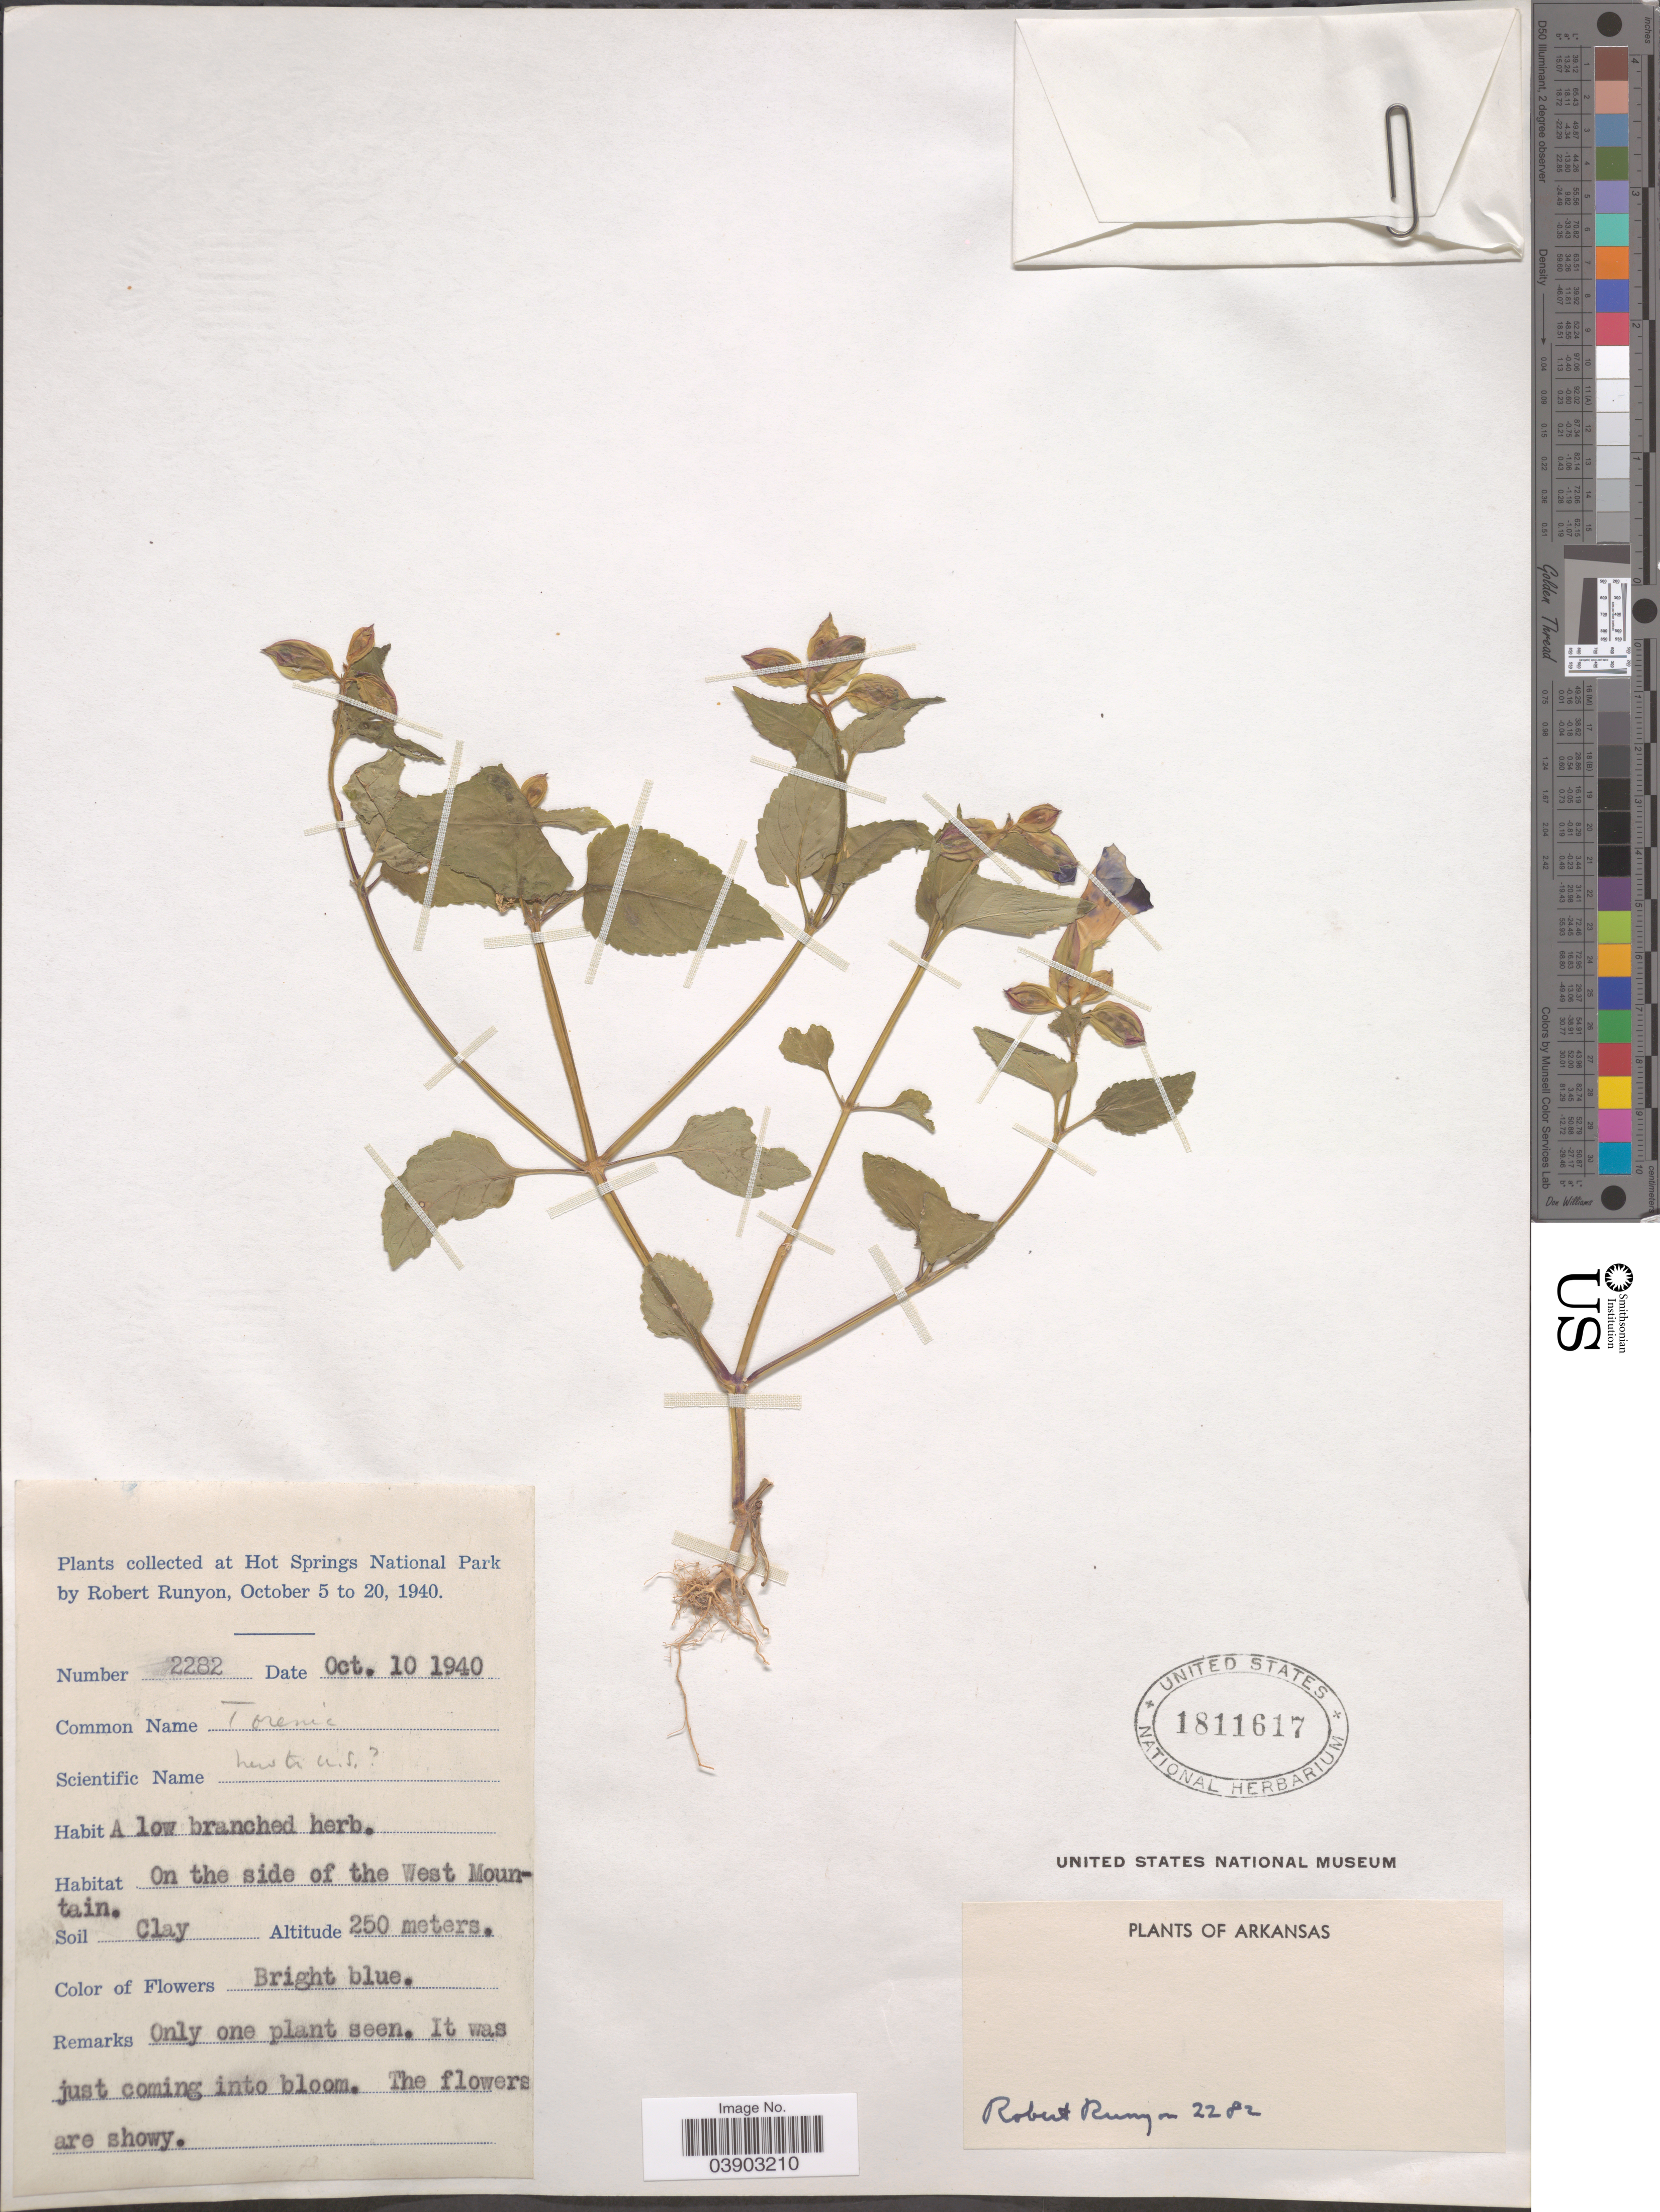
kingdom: Plantae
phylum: Tracheophyta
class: Magnoliopsida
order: Lamiales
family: Linderniaceae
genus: Torenia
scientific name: Torenia sp.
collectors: R. Runyon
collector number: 2282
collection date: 1940-10-10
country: United States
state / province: Arkansas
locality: At Hot Springs National Park. On the side of the West Mountain.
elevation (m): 250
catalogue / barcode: US 1811617